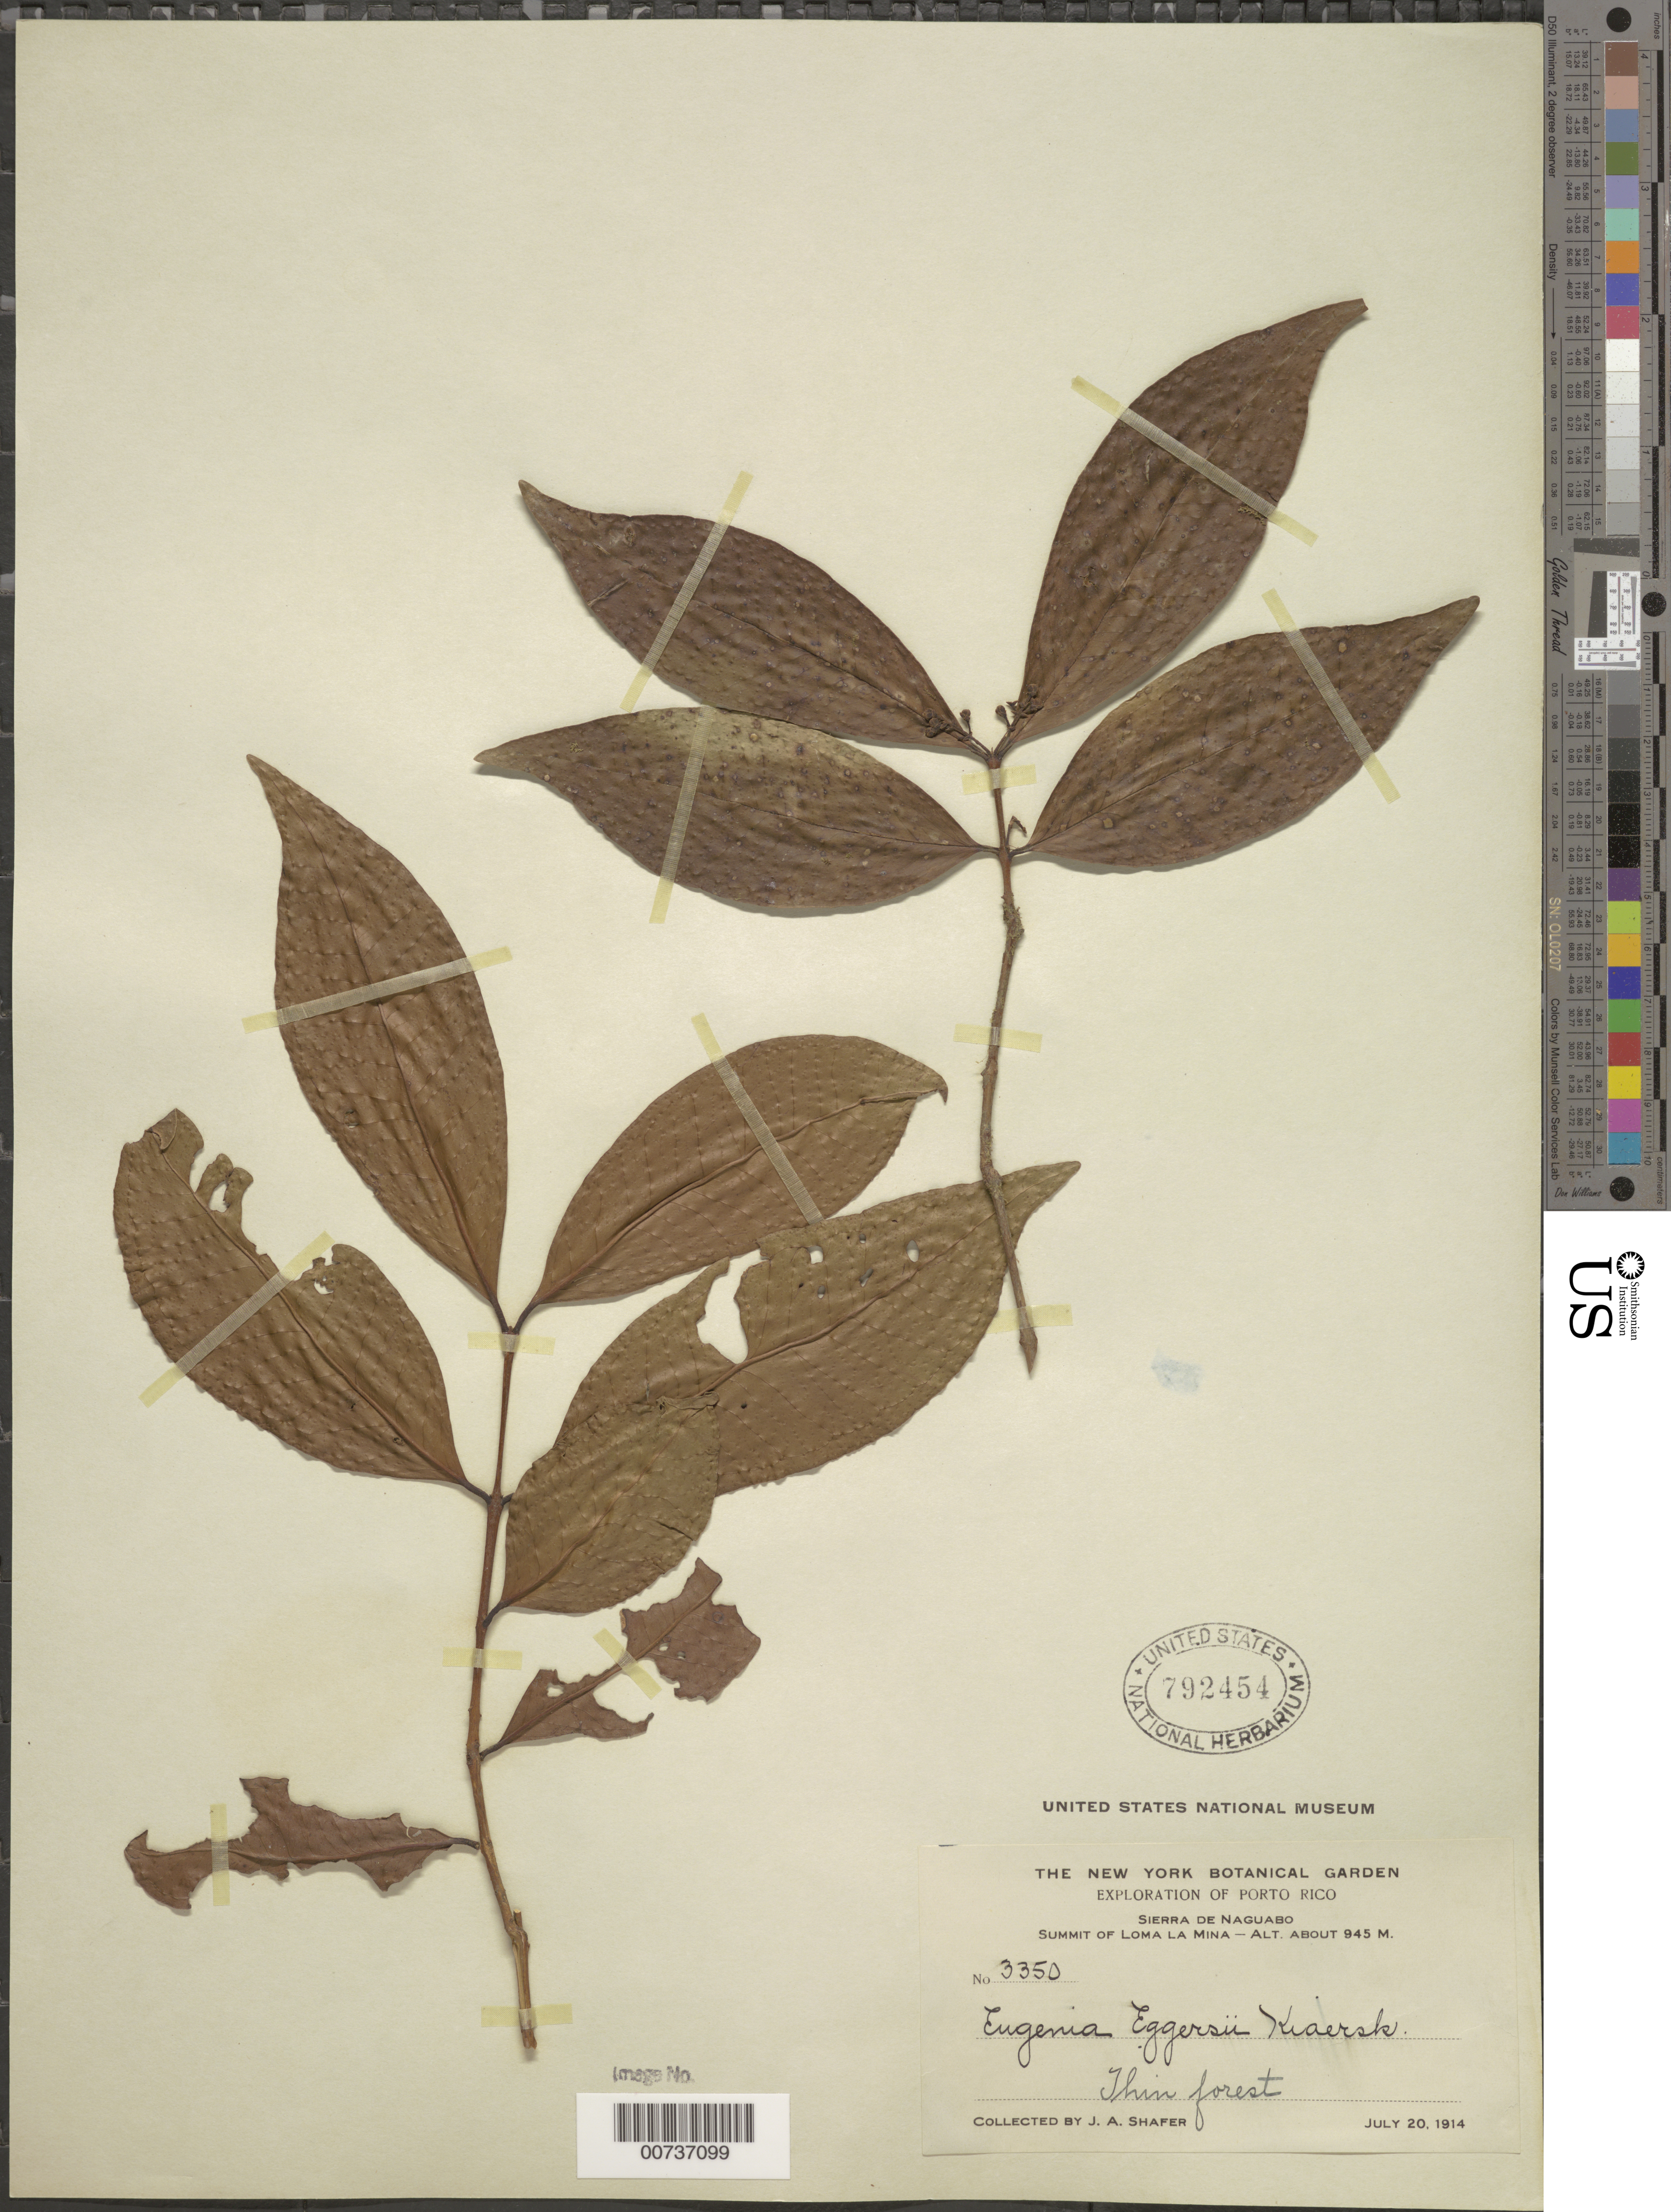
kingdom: Plantae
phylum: Tracheophyta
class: Magnoliopsida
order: Myrtales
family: Myrtaceae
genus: Eugenia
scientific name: Eugenia eggersii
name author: Kiaersk.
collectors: J. A. Shafer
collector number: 3350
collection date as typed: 20 Jul 1914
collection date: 1914-07-20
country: Puerto Rico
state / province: Naguabo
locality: Sierra de Naguabo, summit of Loma La Mina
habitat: Thin forest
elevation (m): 945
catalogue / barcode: US 792454